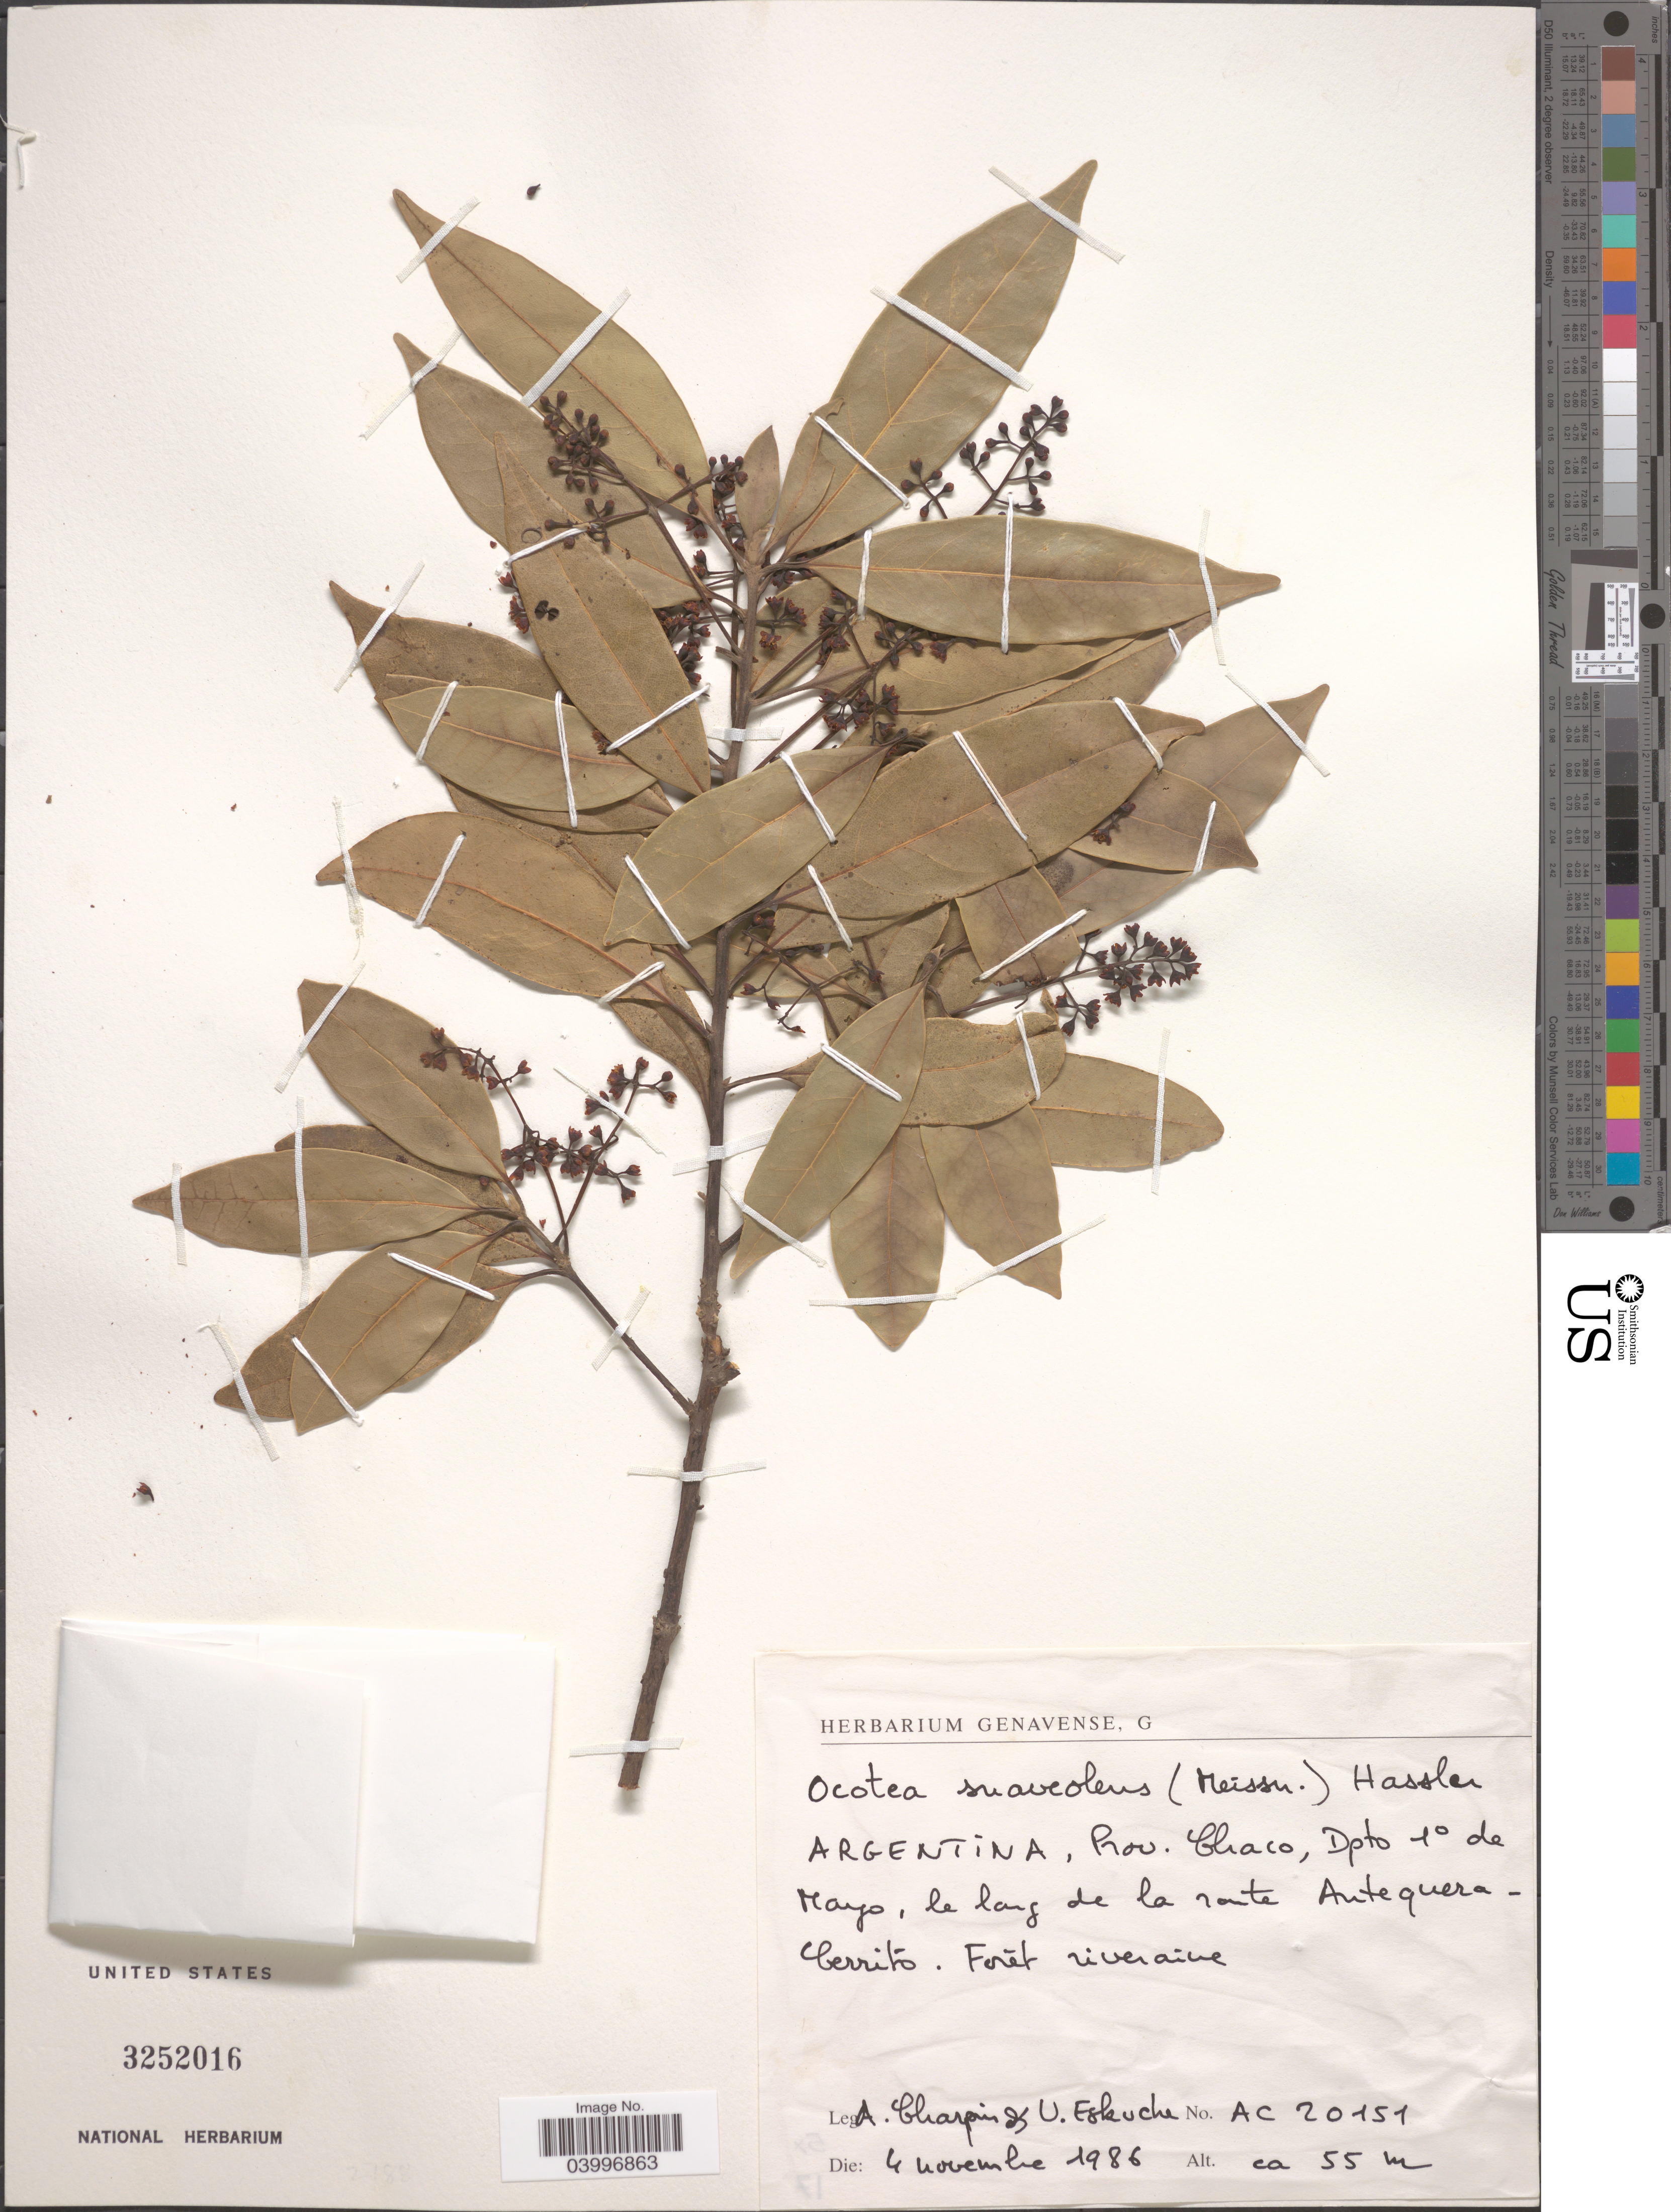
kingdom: Plantae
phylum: Tracheophyta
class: Magnoliopsida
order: Laurales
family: Lauraceae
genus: Ocotea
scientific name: Ocotea suaveolens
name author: (Meisn.) Benth. & Hook. f. ex Hieron.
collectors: A. Charpin & U. Eskuche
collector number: AC20151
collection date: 1986-11-04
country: Argentina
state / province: Chaco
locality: Prov. Chaco, Dpto 1° de Mayo, le lang de la route Antequera-Cerrito.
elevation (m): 55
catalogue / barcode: US 3252016